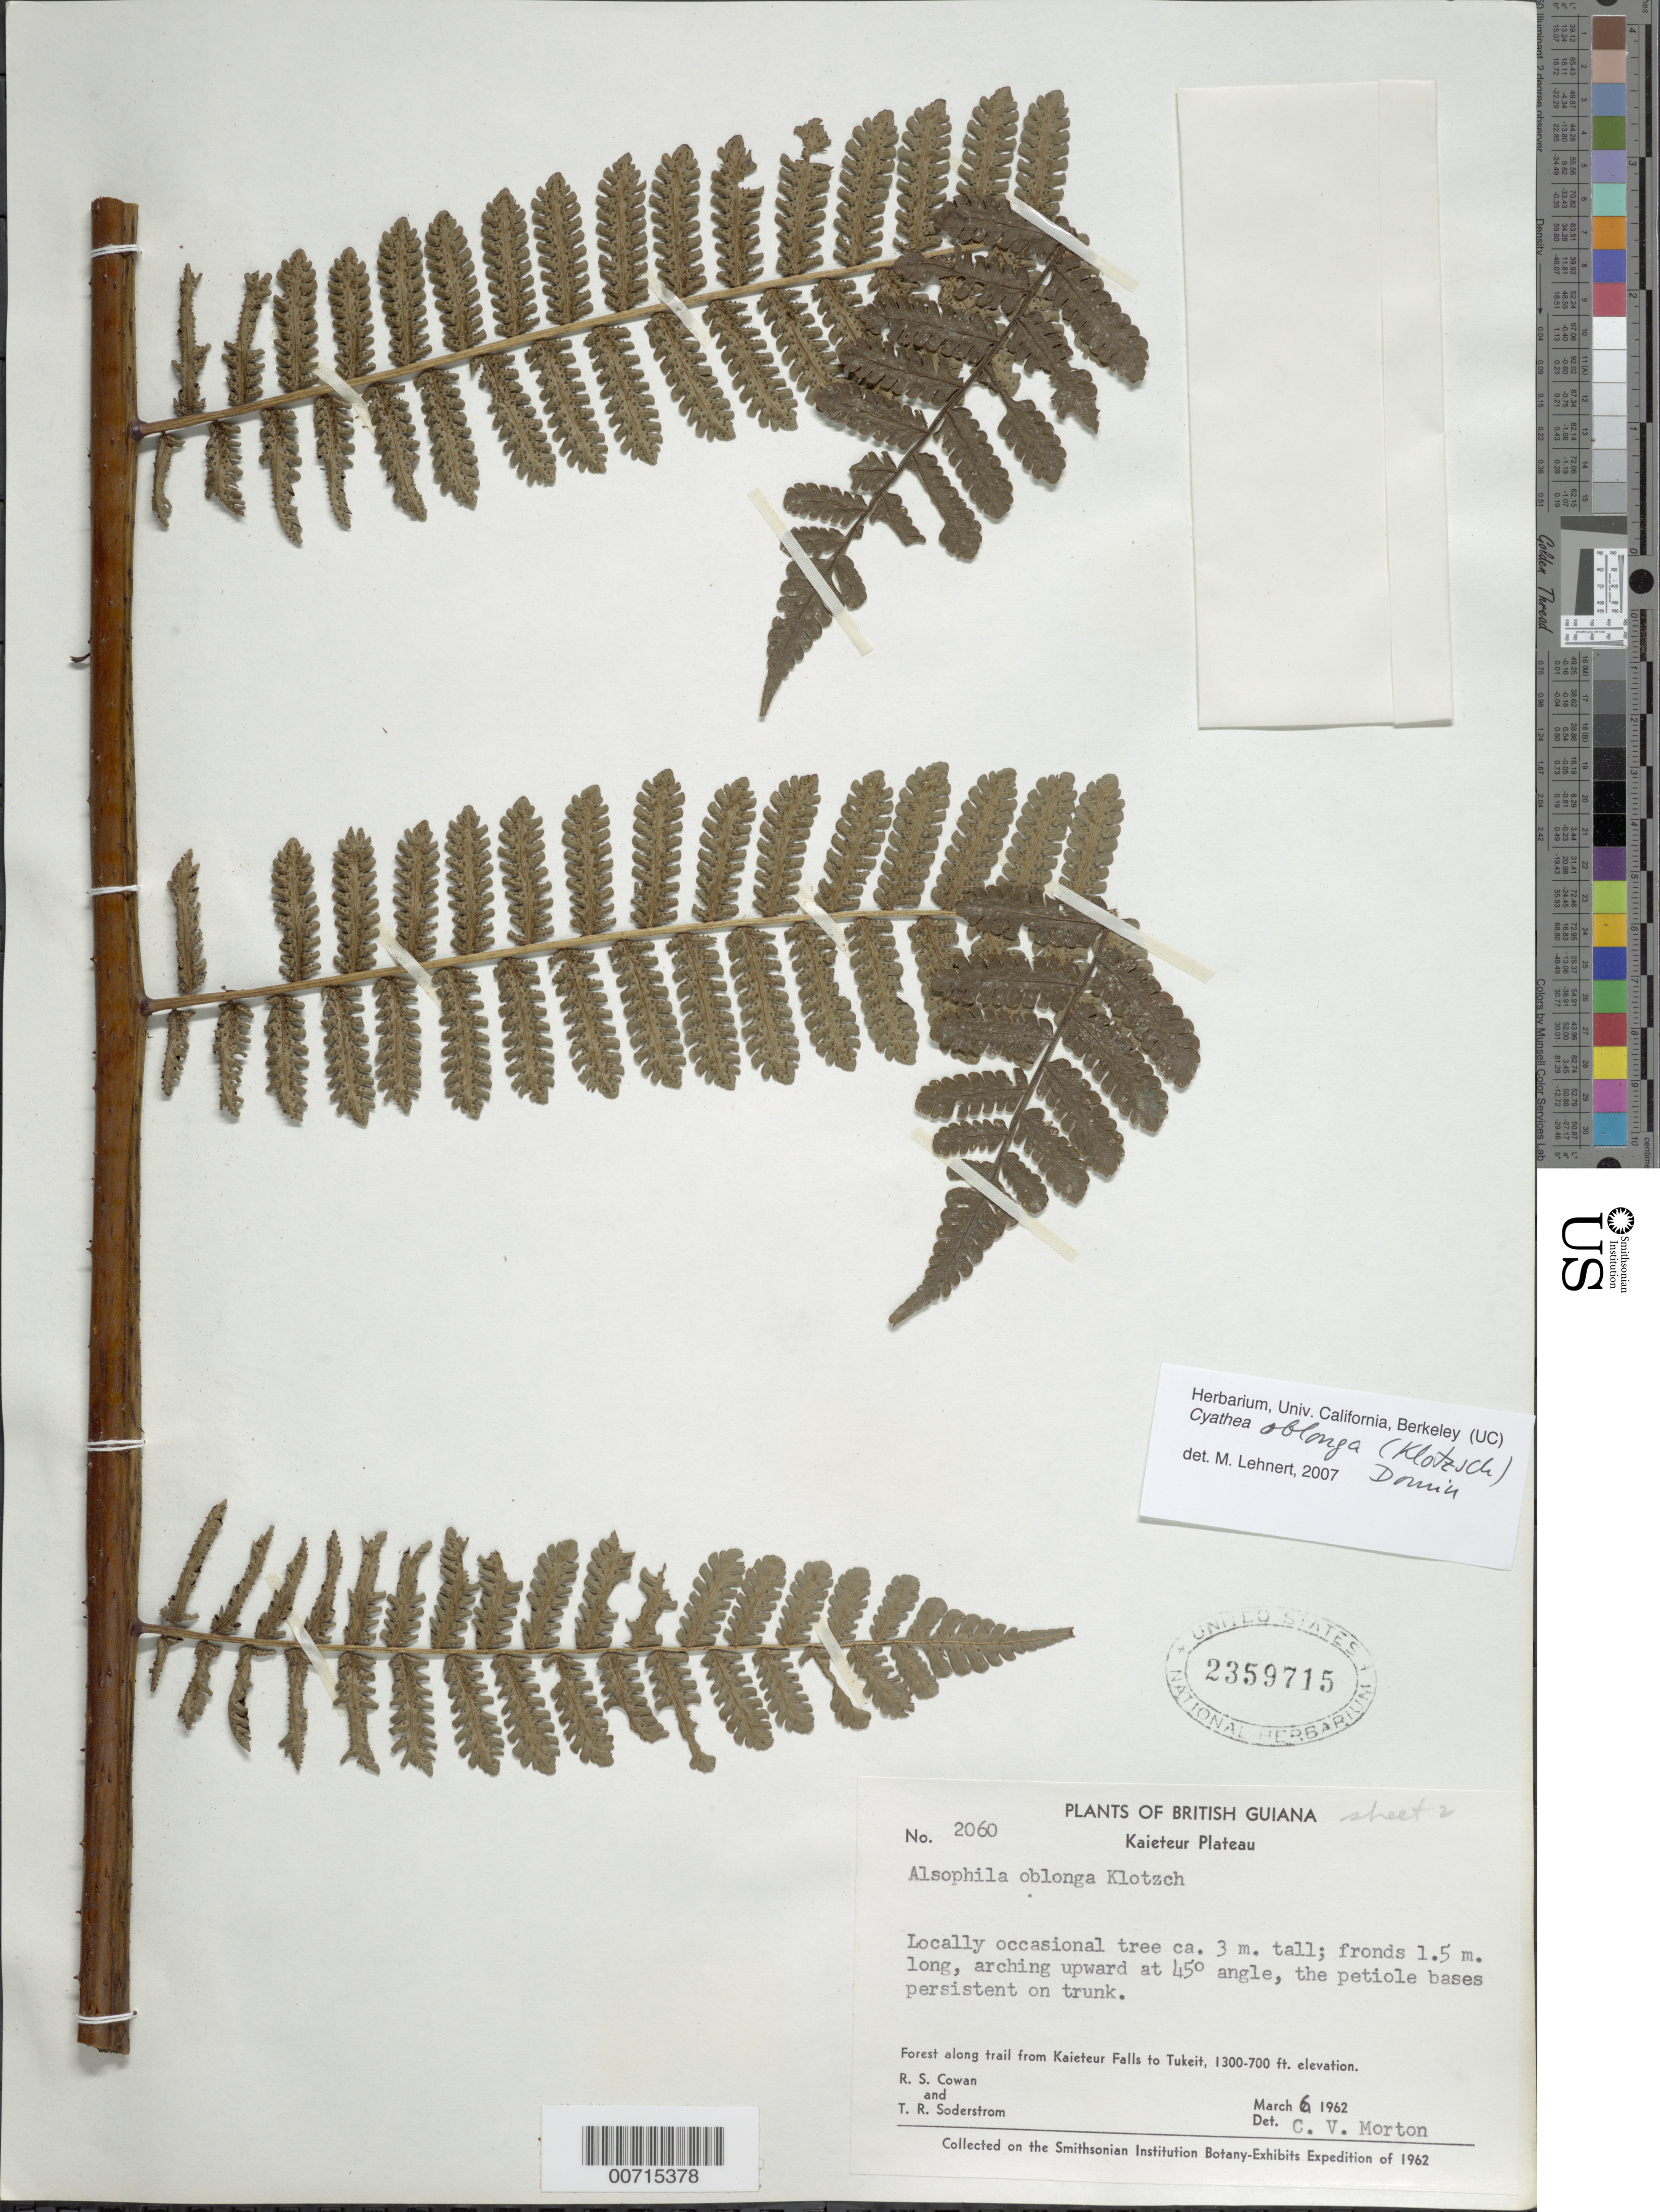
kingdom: Plantae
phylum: Tracheophyta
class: Polypodiopsida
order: Cyatheales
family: Cyatheaceae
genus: Cyathea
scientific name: Cyathea oblonga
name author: (Klotzsch) Domin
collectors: R. S. Cowan & T. R. Soderstrom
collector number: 2060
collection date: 1962-03-06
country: Guyana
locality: British Guiana, Kaieteur Plateau, Forest along trail from Kaieteur Falls to Tukeit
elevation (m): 213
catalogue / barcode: US 2359715